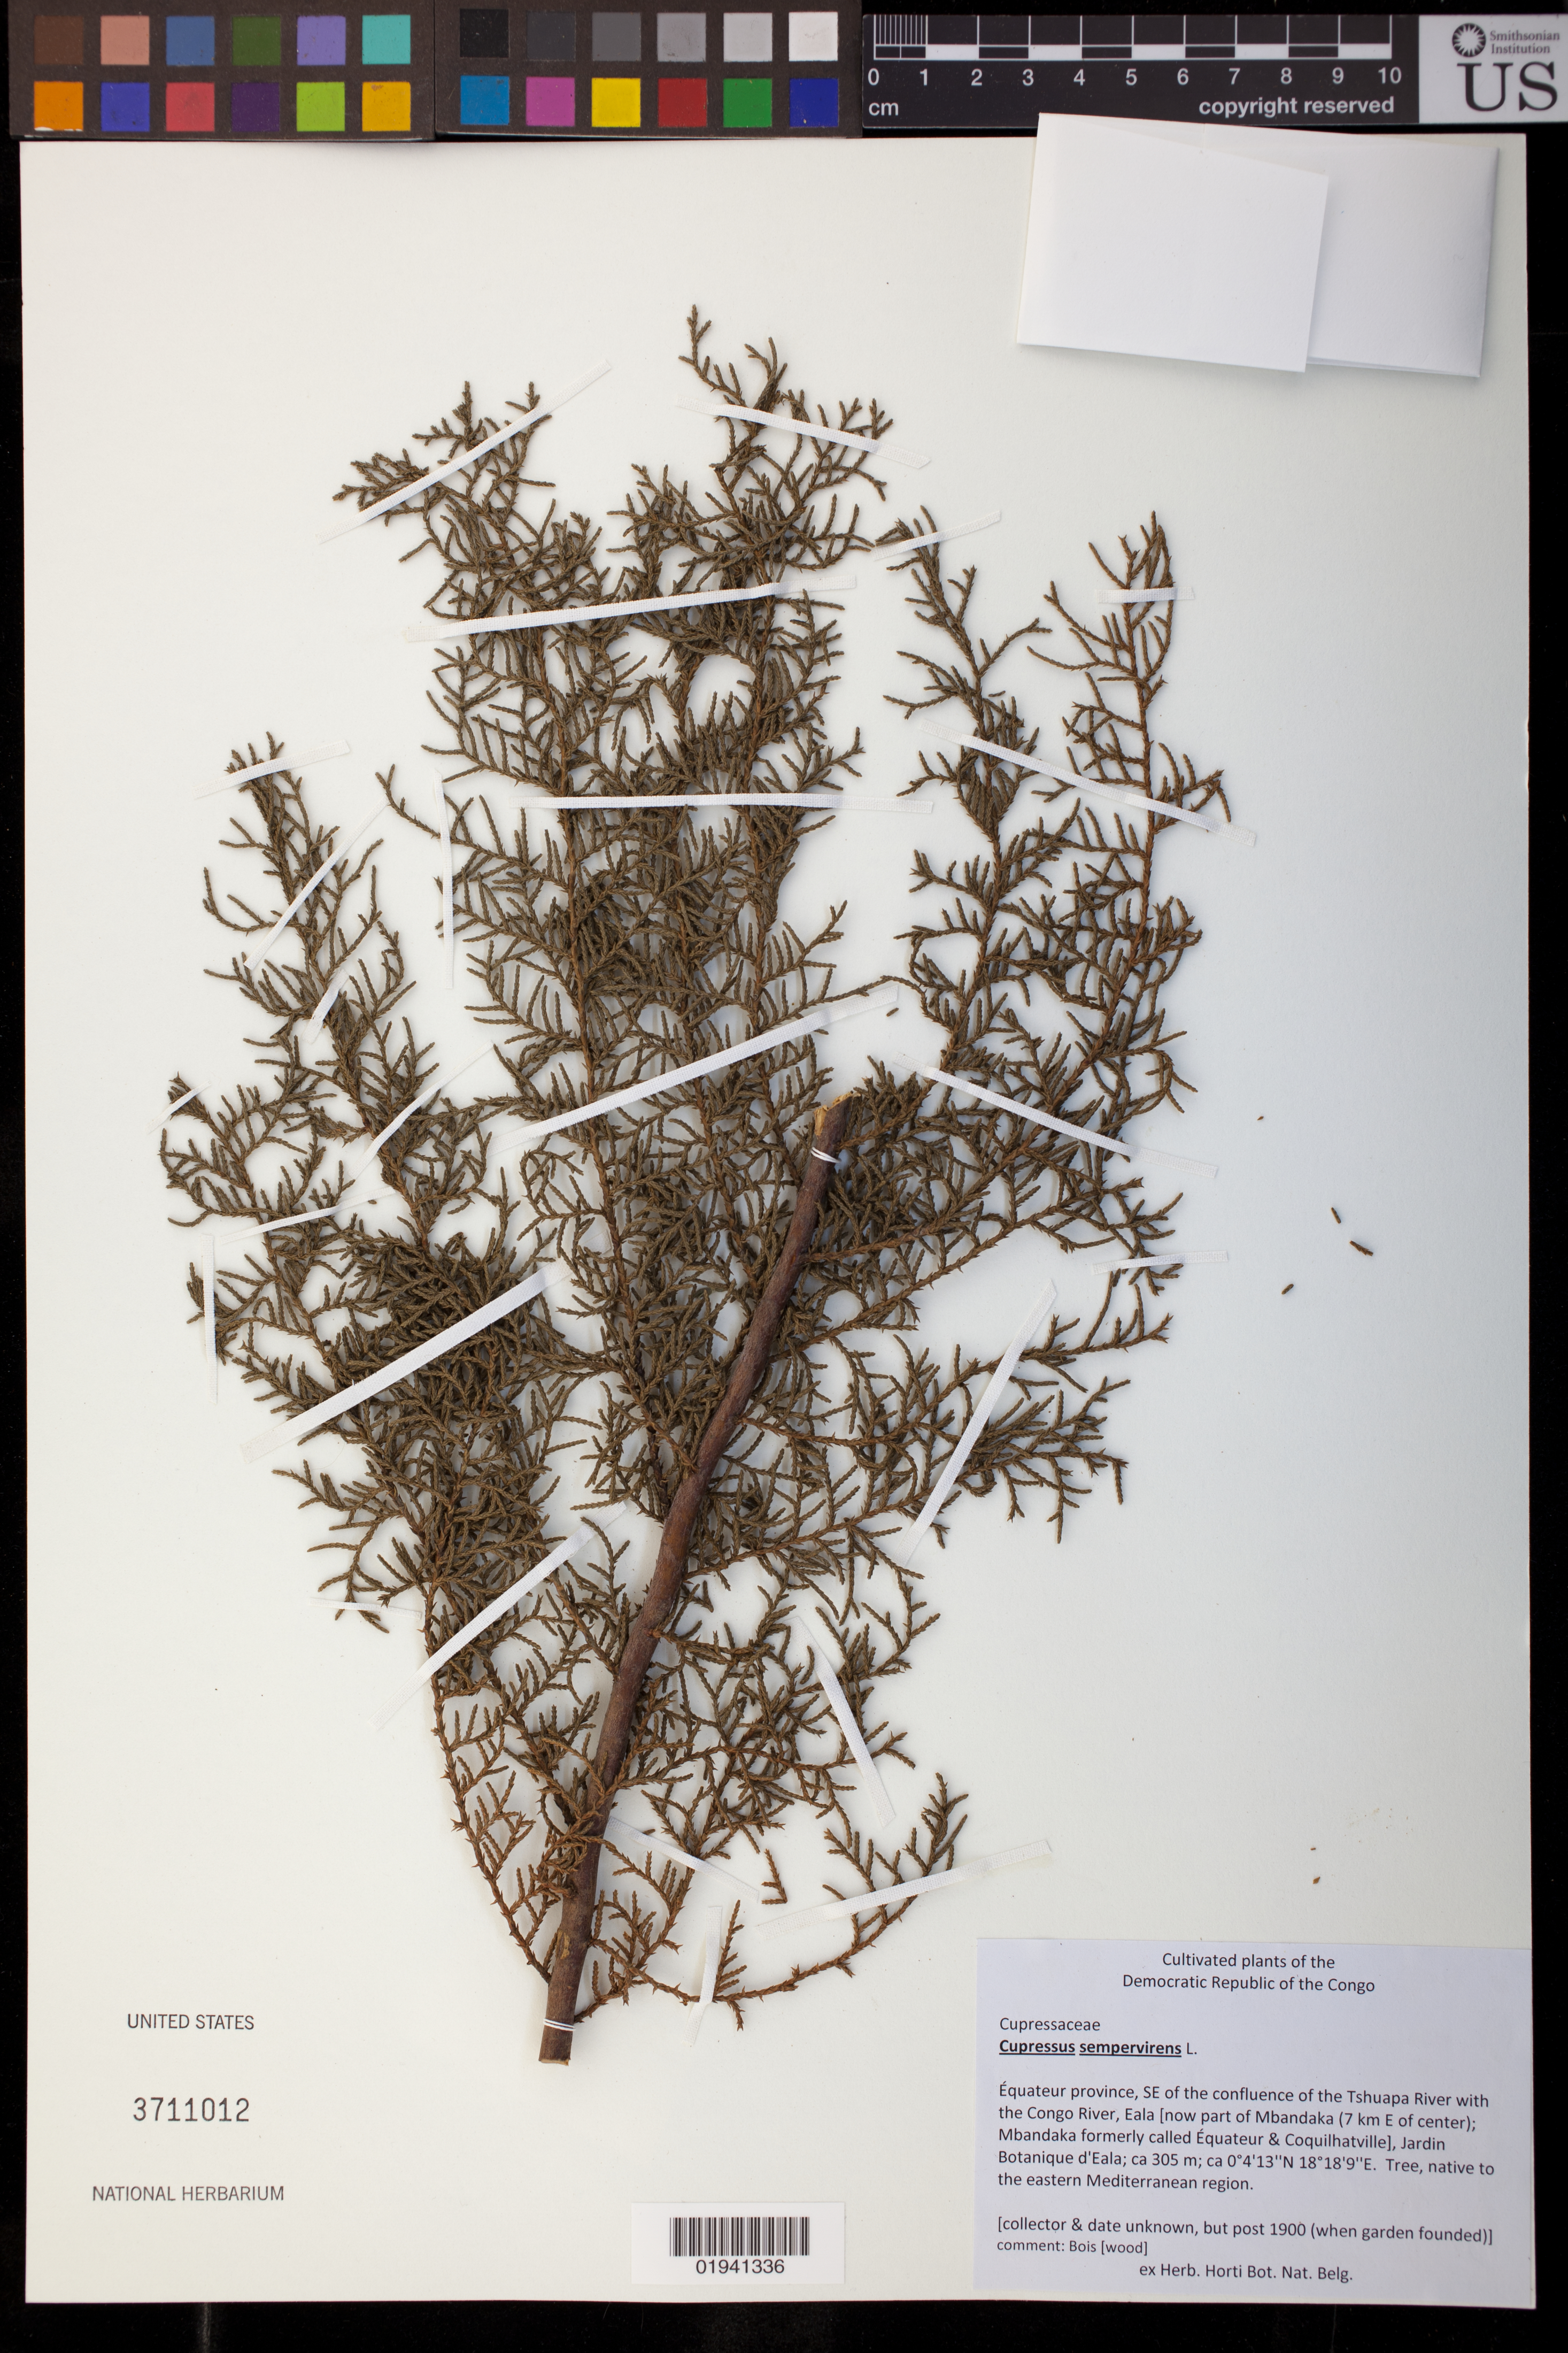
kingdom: Plantae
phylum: Tracheophyta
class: Pinopsida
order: Pinales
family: Cupressaceae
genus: Cupressus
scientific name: Cupressus sempervirens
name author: L.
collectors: Jardin Botanique National de Belgique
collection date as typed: post 1900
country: Belgium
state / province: Flanders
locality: ex. Herb. Horti. Bot. Nat. Belg.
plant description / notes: Cultivated plant from the Democratic Republic of the Congo. Collector and date unknown, but post 1900 when the garden was founded.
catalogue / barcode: US 3711012